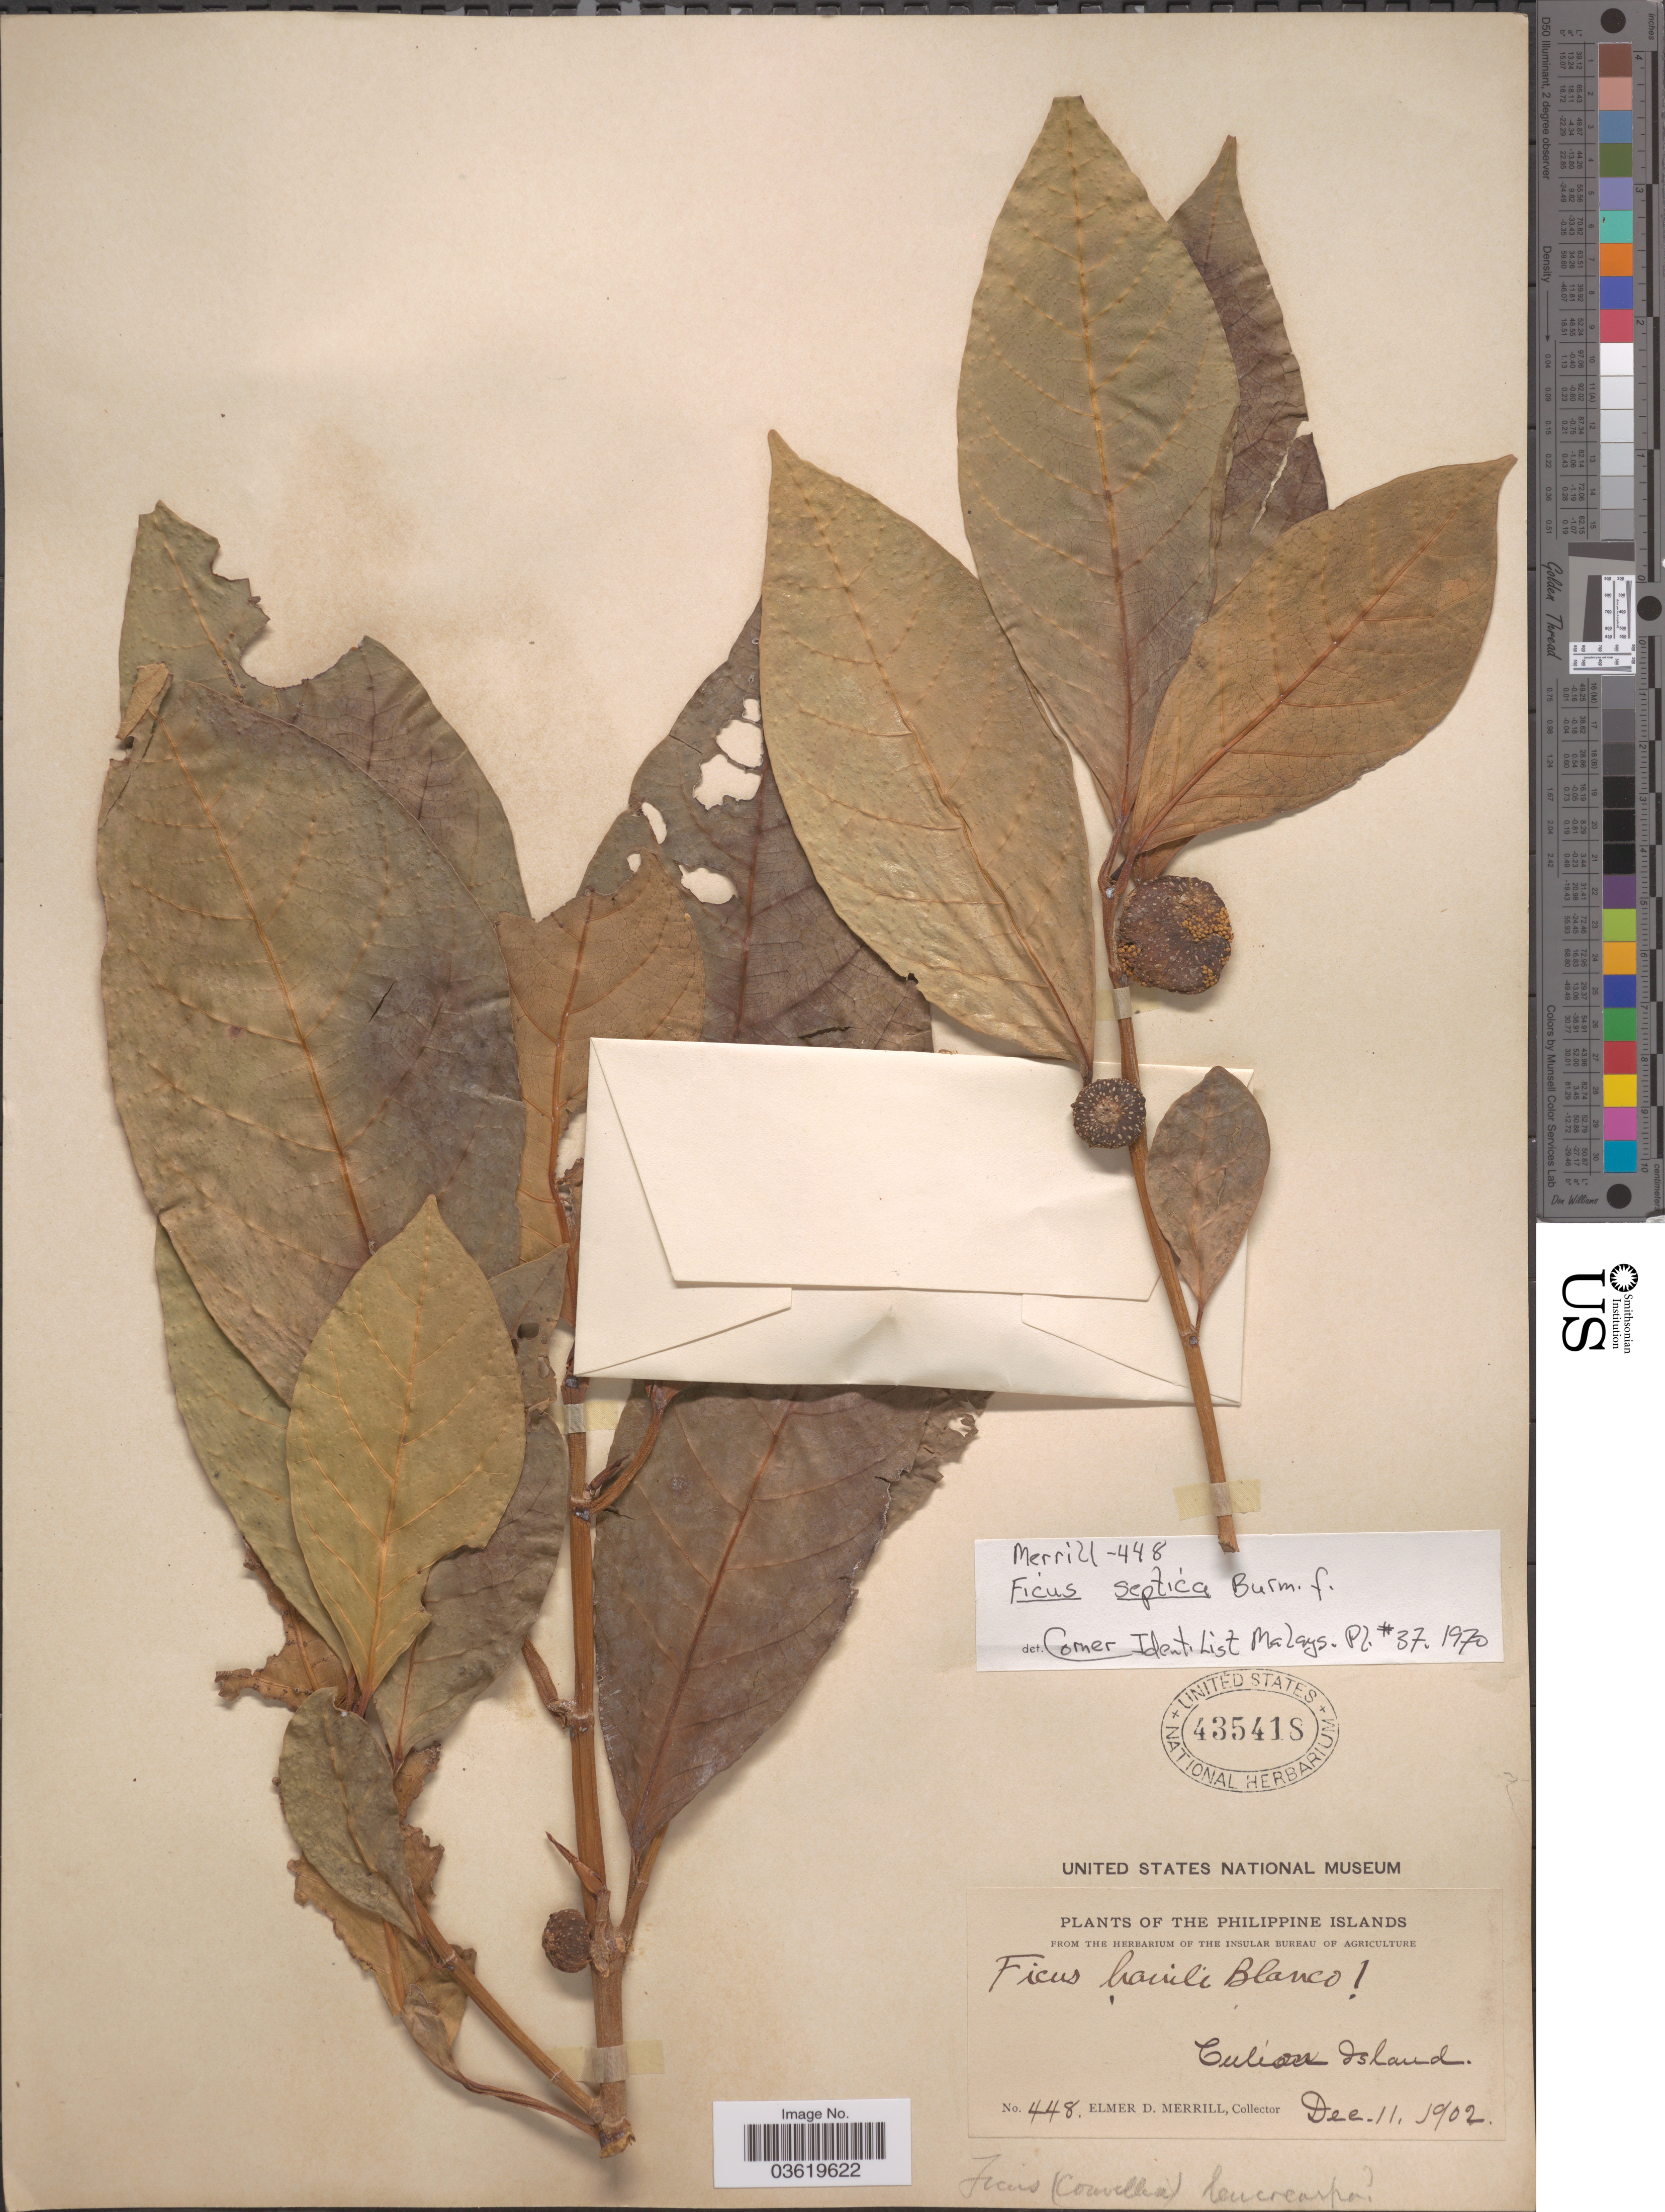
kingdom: Plantae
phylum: Tracheophyta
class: Magnoliopsida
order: Rosales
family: Moraceae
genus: Ficus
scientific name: Ficus septica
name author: Burm. f.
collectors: E. D. Merrill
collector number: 448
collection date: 1902-12-11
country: Philippines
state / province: Mimaropa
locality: Philippine Islands. Culion Island.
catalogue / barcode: US 435418